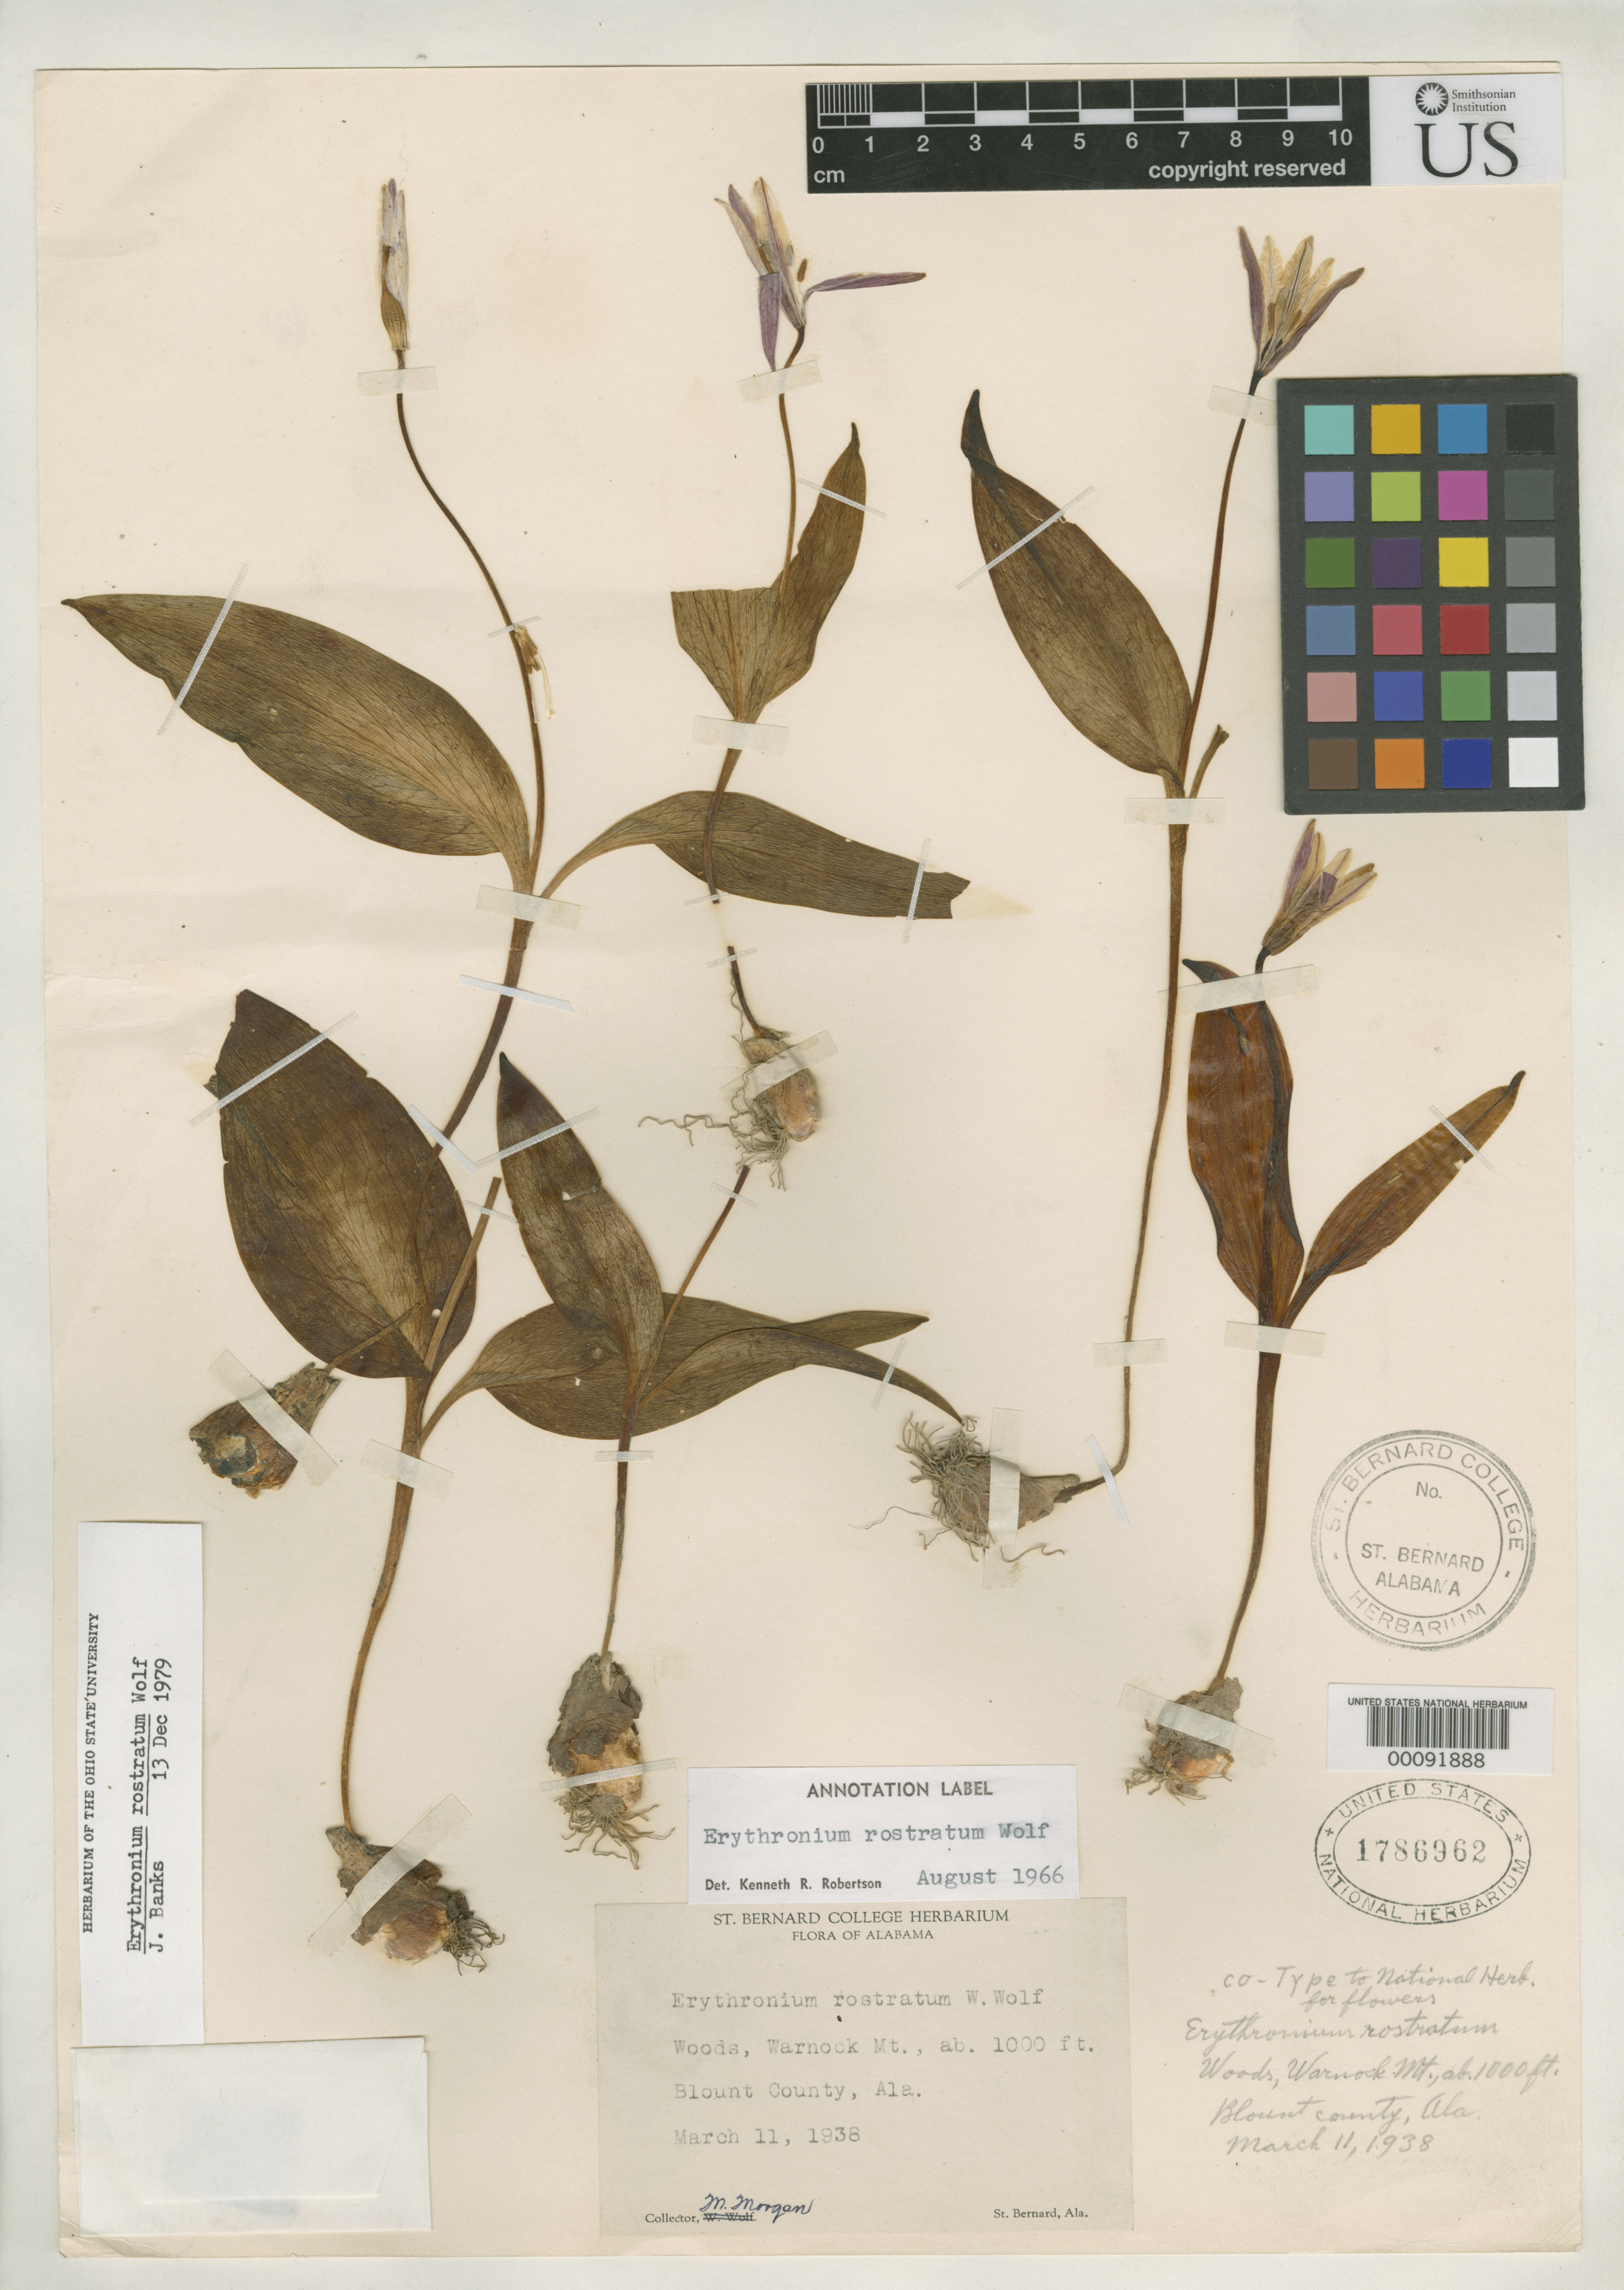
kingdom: Plantae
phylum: Tracheophyta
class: Liliopsida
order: Liliales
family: Liliaceae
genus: Erythronium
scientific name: Erythronium rostratum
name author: W. Wolf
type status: Syntype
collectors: M. Morgan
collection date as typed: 11 Mar 1938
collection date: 1938-03-11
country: United States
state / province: Alabama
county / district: Blount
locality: Warwock Mountain.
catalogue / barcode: US 1786962